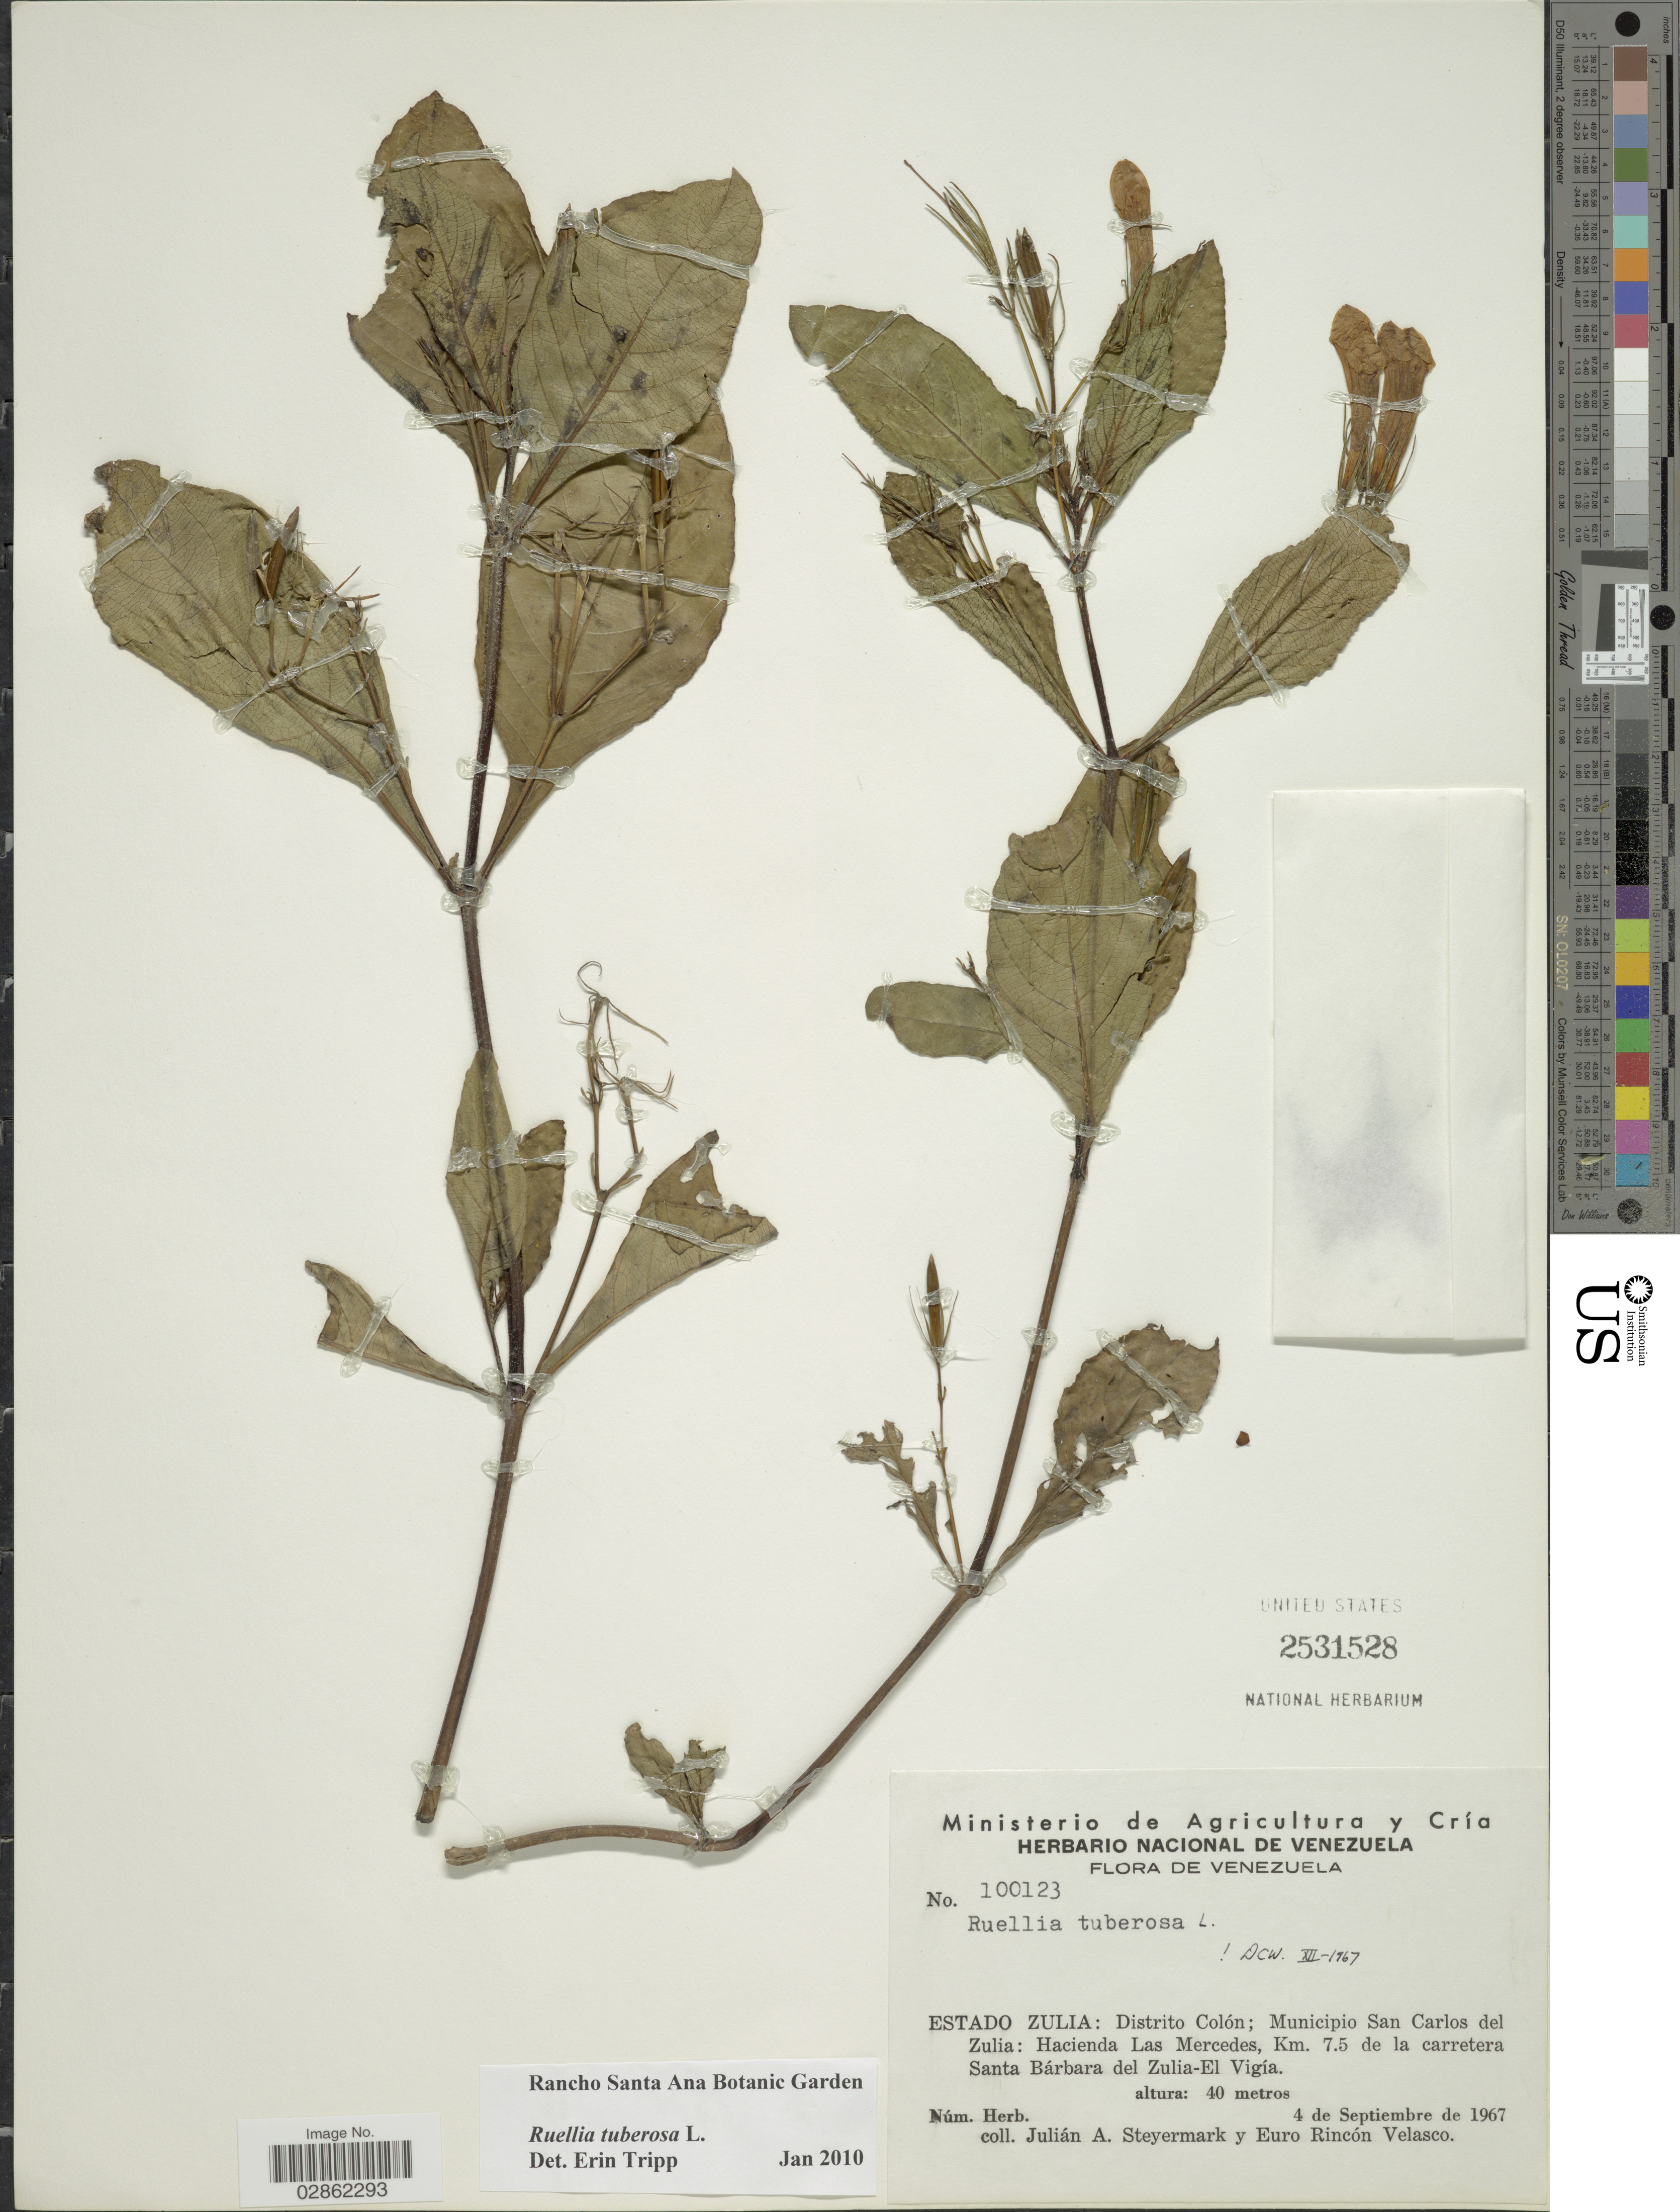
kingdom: Plantae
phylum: Tracheophyta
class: Magnoliopsida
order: Lamiales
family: Acanthaceae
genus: Ruellia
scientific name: Ruellia tuberosa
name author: L.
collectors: J. Steyermark & E. Velasco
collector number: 100123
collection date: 1967-09-04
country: Venezuela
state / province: Zulia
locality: Distrito Colón, Municipio San Carlos del Zulia, Hacienda Las Mercedes, Km. 7.5 de la carretera Santa Bárbara del Zulia-El Vigía.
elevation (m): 40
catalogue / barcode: US 2531528